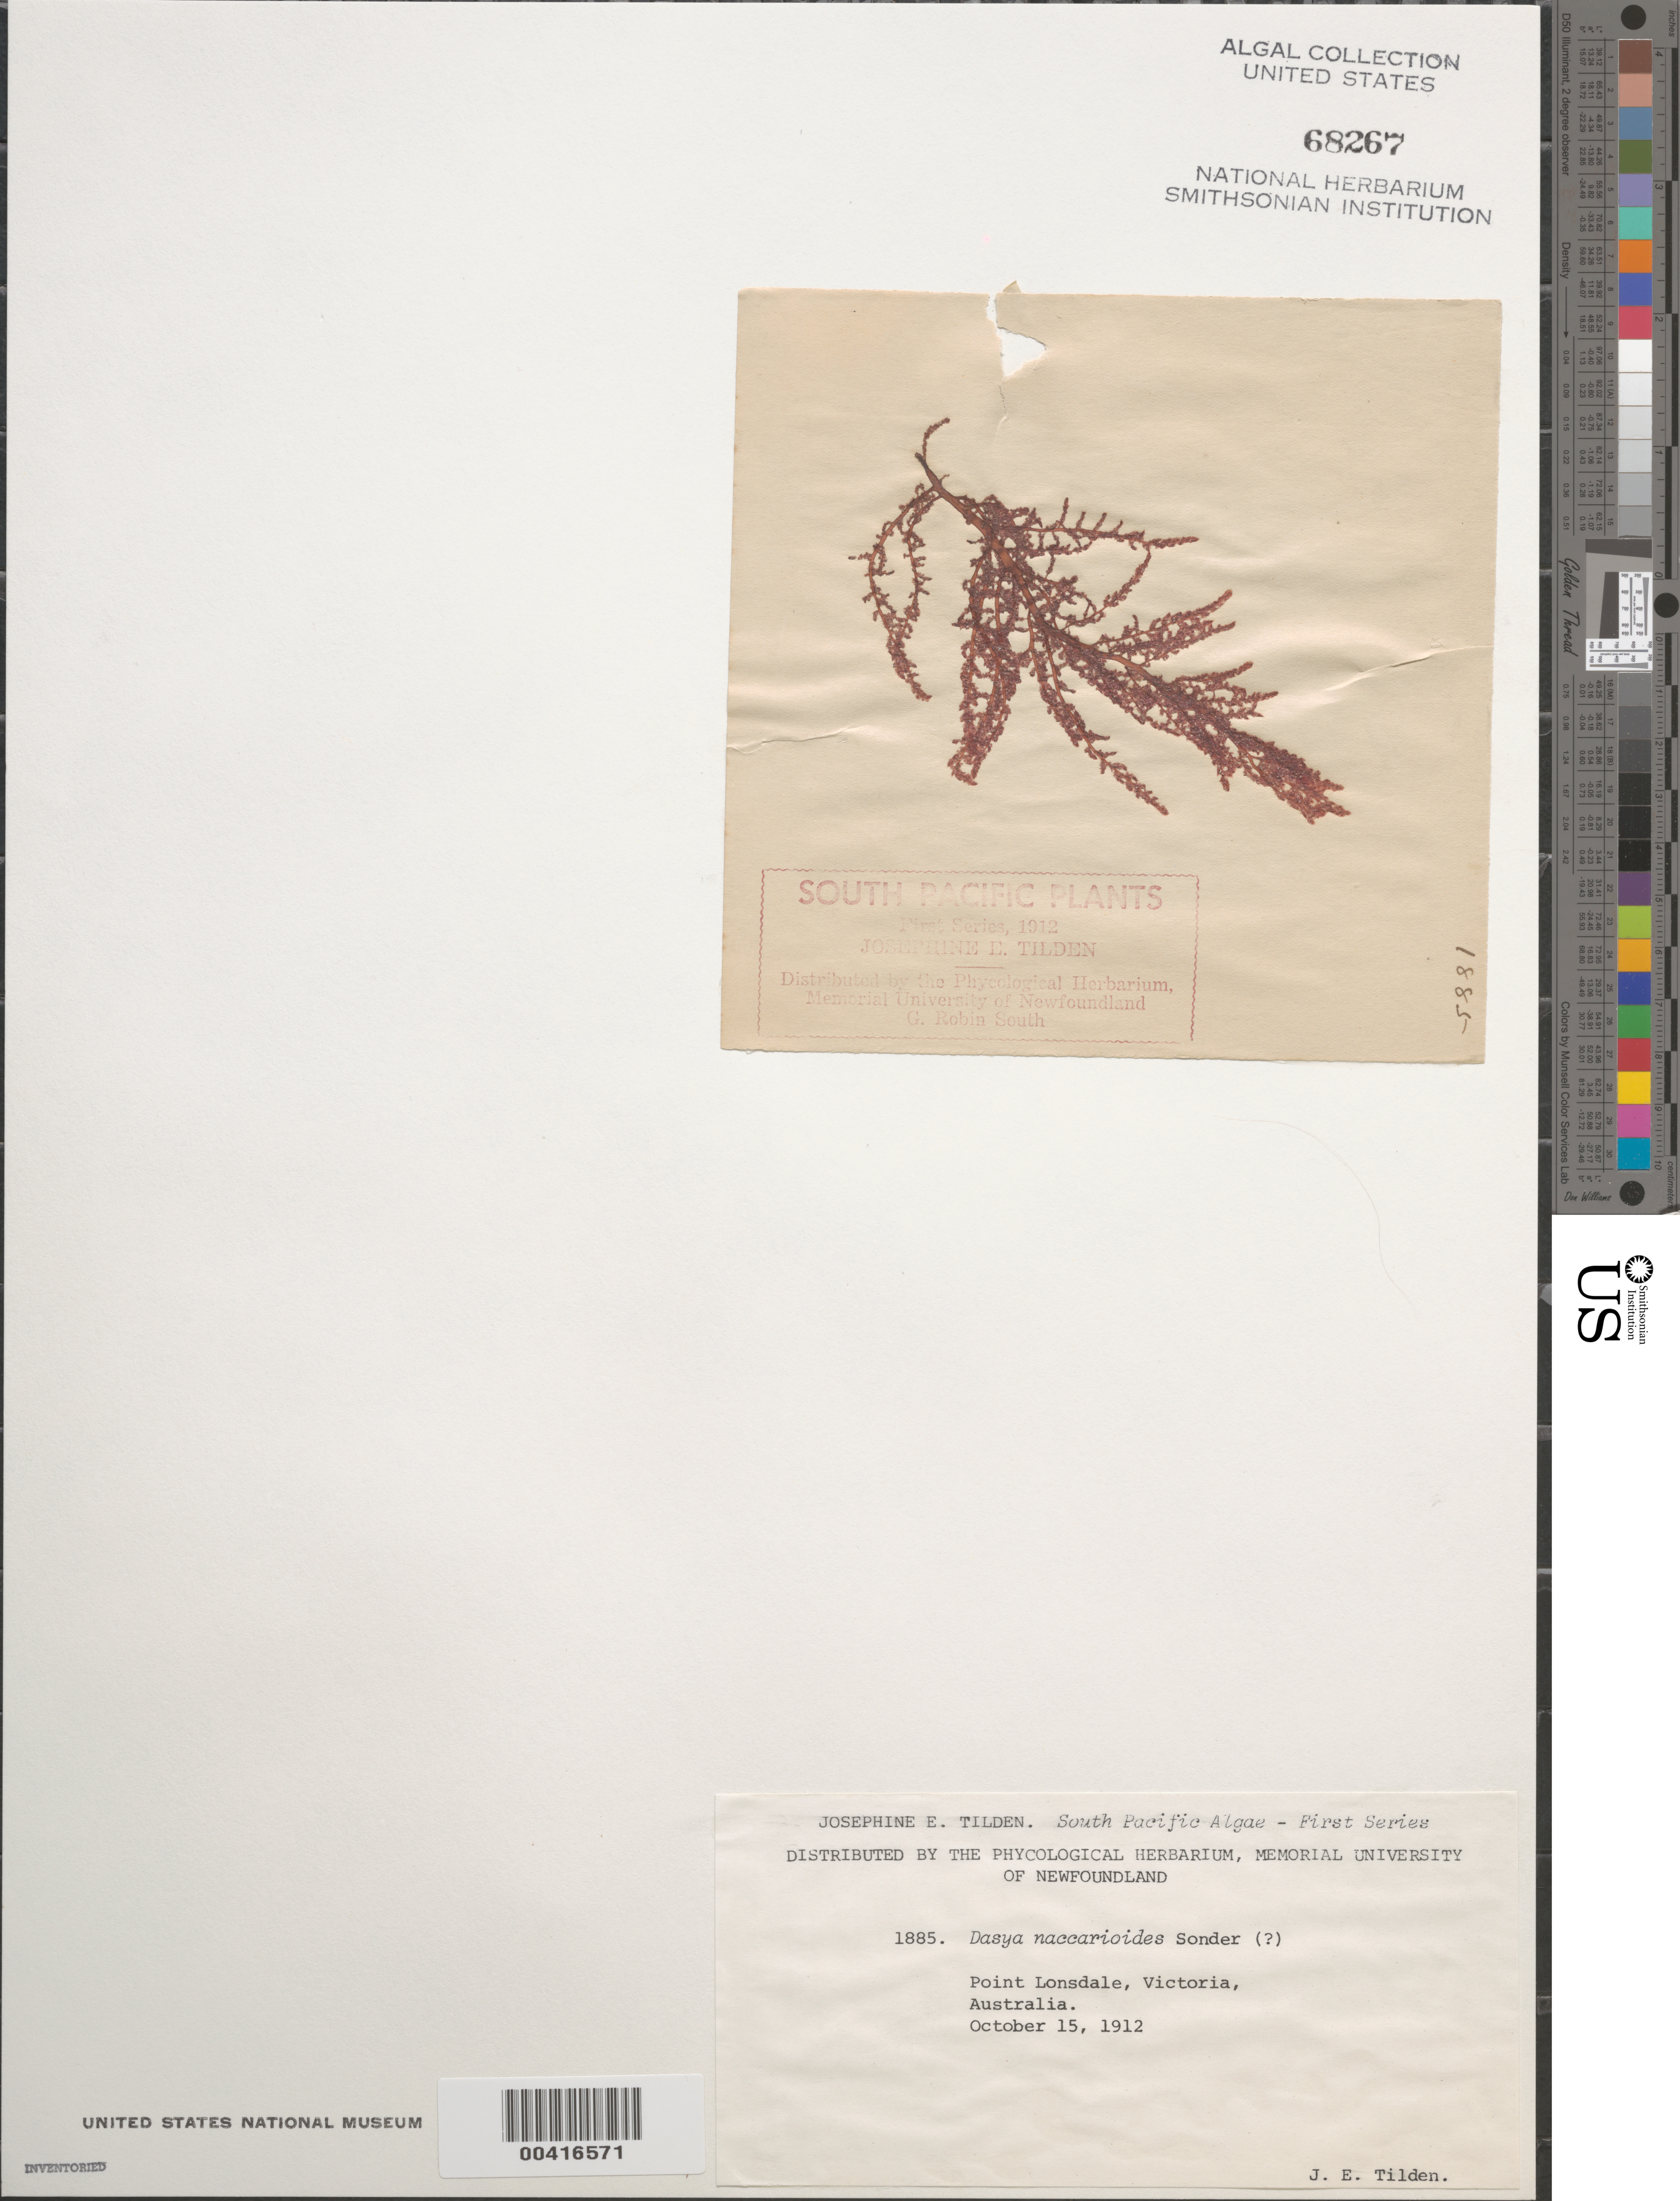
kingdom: Plantae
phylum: Rhodophyta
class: Florideophyceae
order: Ceramiales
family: Dasyaceae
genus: Dasysiphonia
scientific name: Dasysiphonia naccarioides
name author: (Harvey) M.M.Cassidy et al.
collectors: J. E. Tilden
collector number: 1885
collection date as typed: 15 Oct 1912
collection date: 1912-10-15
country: Australia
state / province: Victoria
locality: Point lonsdale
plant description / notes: Tilden, South Pacific Plants, First Series, 1912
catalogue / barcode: US 68267